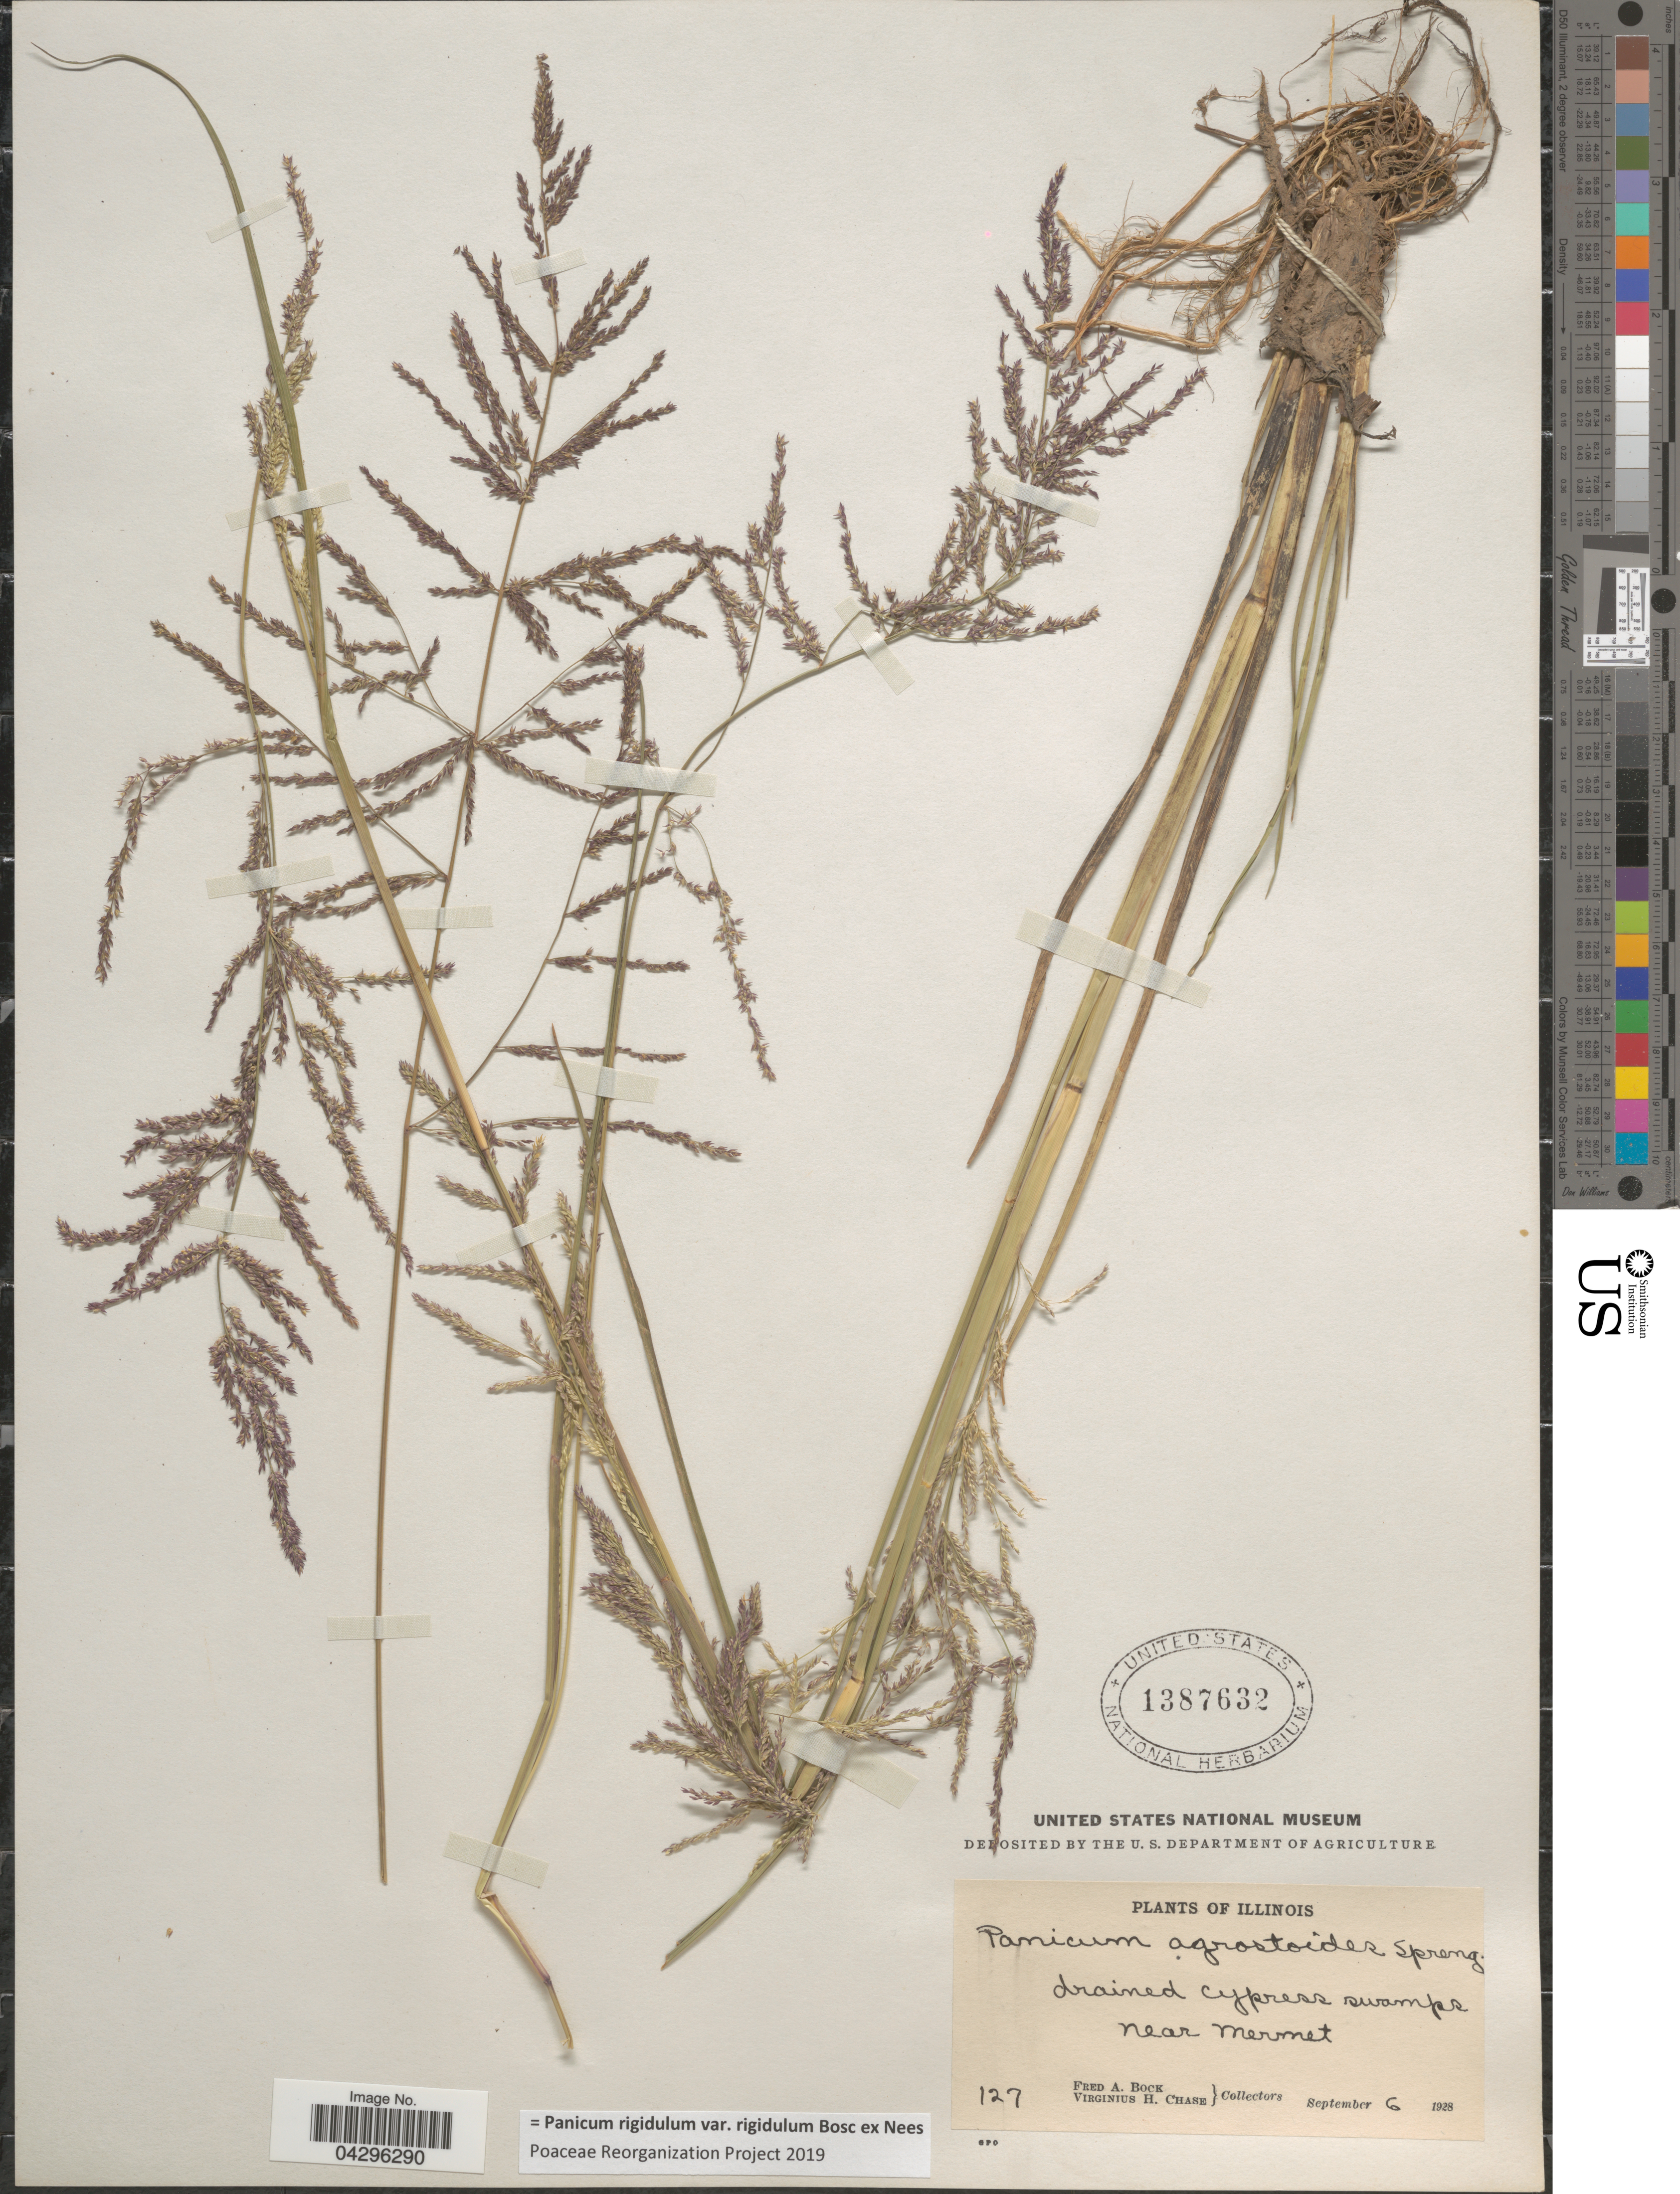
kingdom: Plantae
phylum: Tracheophyta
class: Liliopsida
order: Poales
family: Poaceae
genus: Panicum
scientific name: Panicum rigidulum var. rigidulum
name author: Bosc ex Nees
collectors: F. Bock & V. H. Chase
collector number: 127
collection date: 1928-09-06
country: United States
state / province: Illinois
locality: Drained cypress swamps near Mermet.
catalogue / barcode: US 1387632